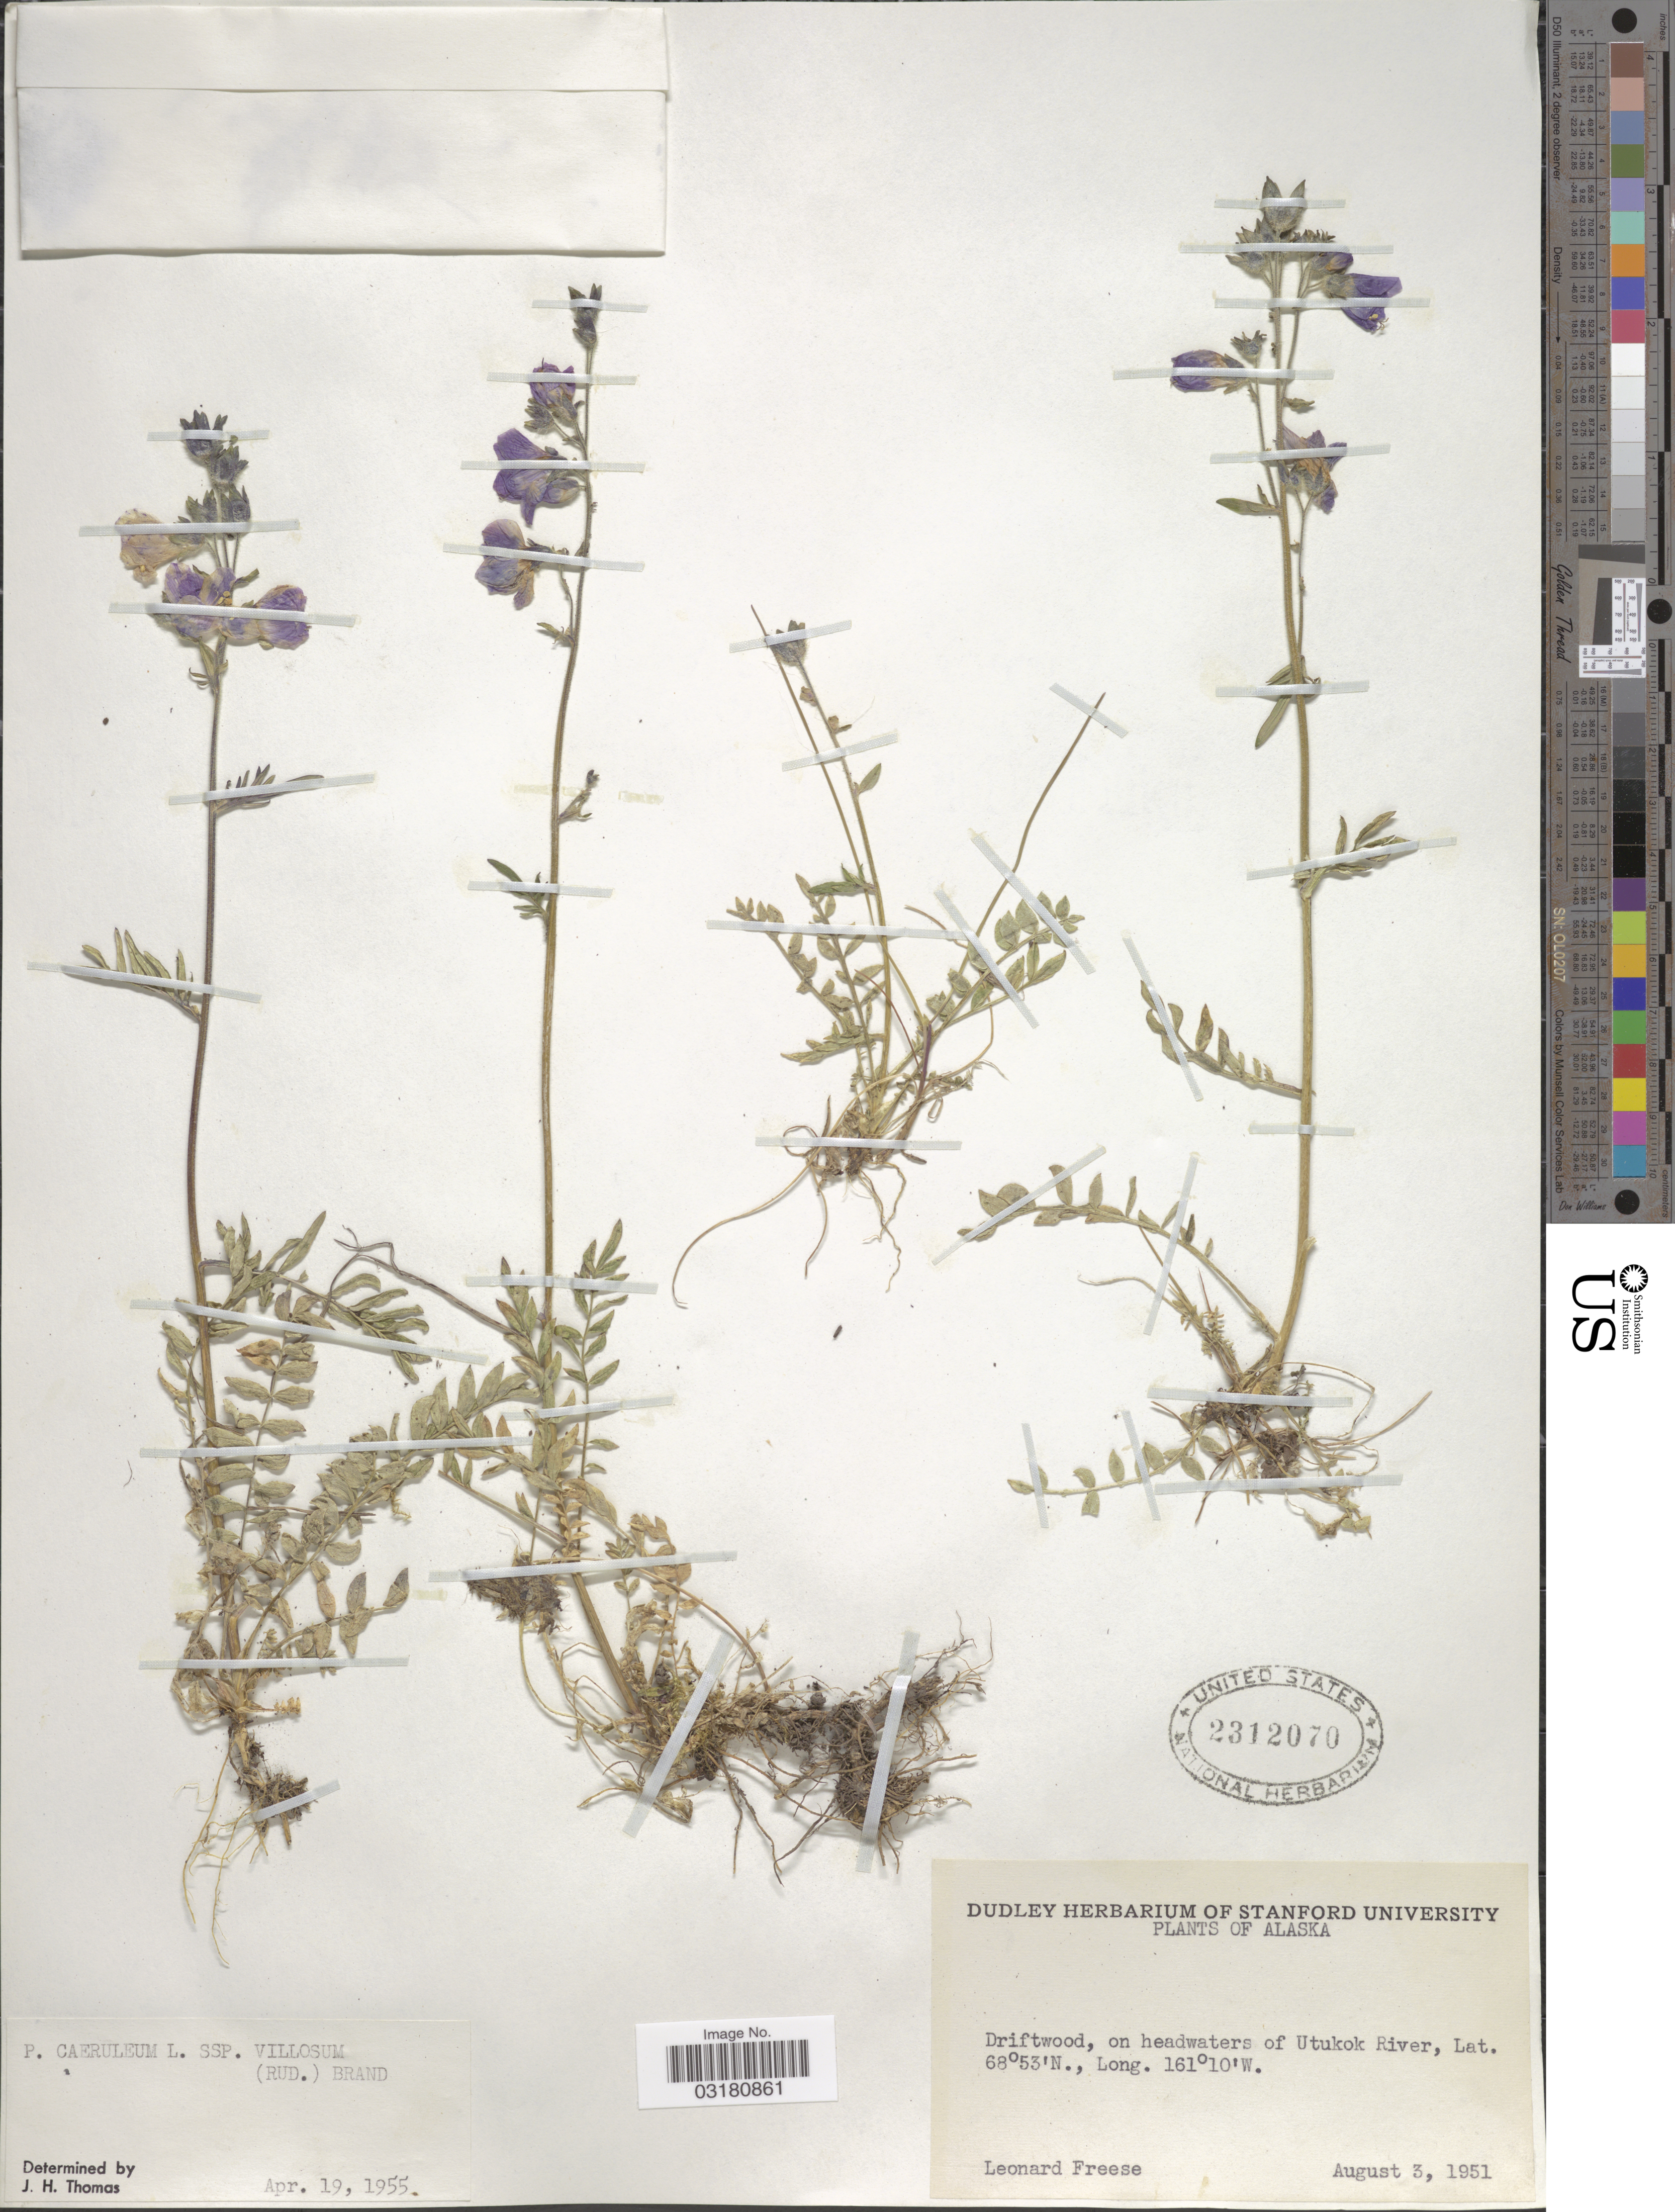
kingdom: Plantae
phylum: Tracheophyta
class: Magnoliopsida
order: Ericales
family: Polemoniaceae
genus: Polemonium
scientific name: Polemonium caeruleum subsp. villosum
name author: (Rudolph ex Georgi) Brand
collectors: L. Freese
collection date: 1951-08-03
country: United States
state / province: Alaska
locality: Driftwood, on headwaters of Utukok River.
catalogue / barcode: US 2312070